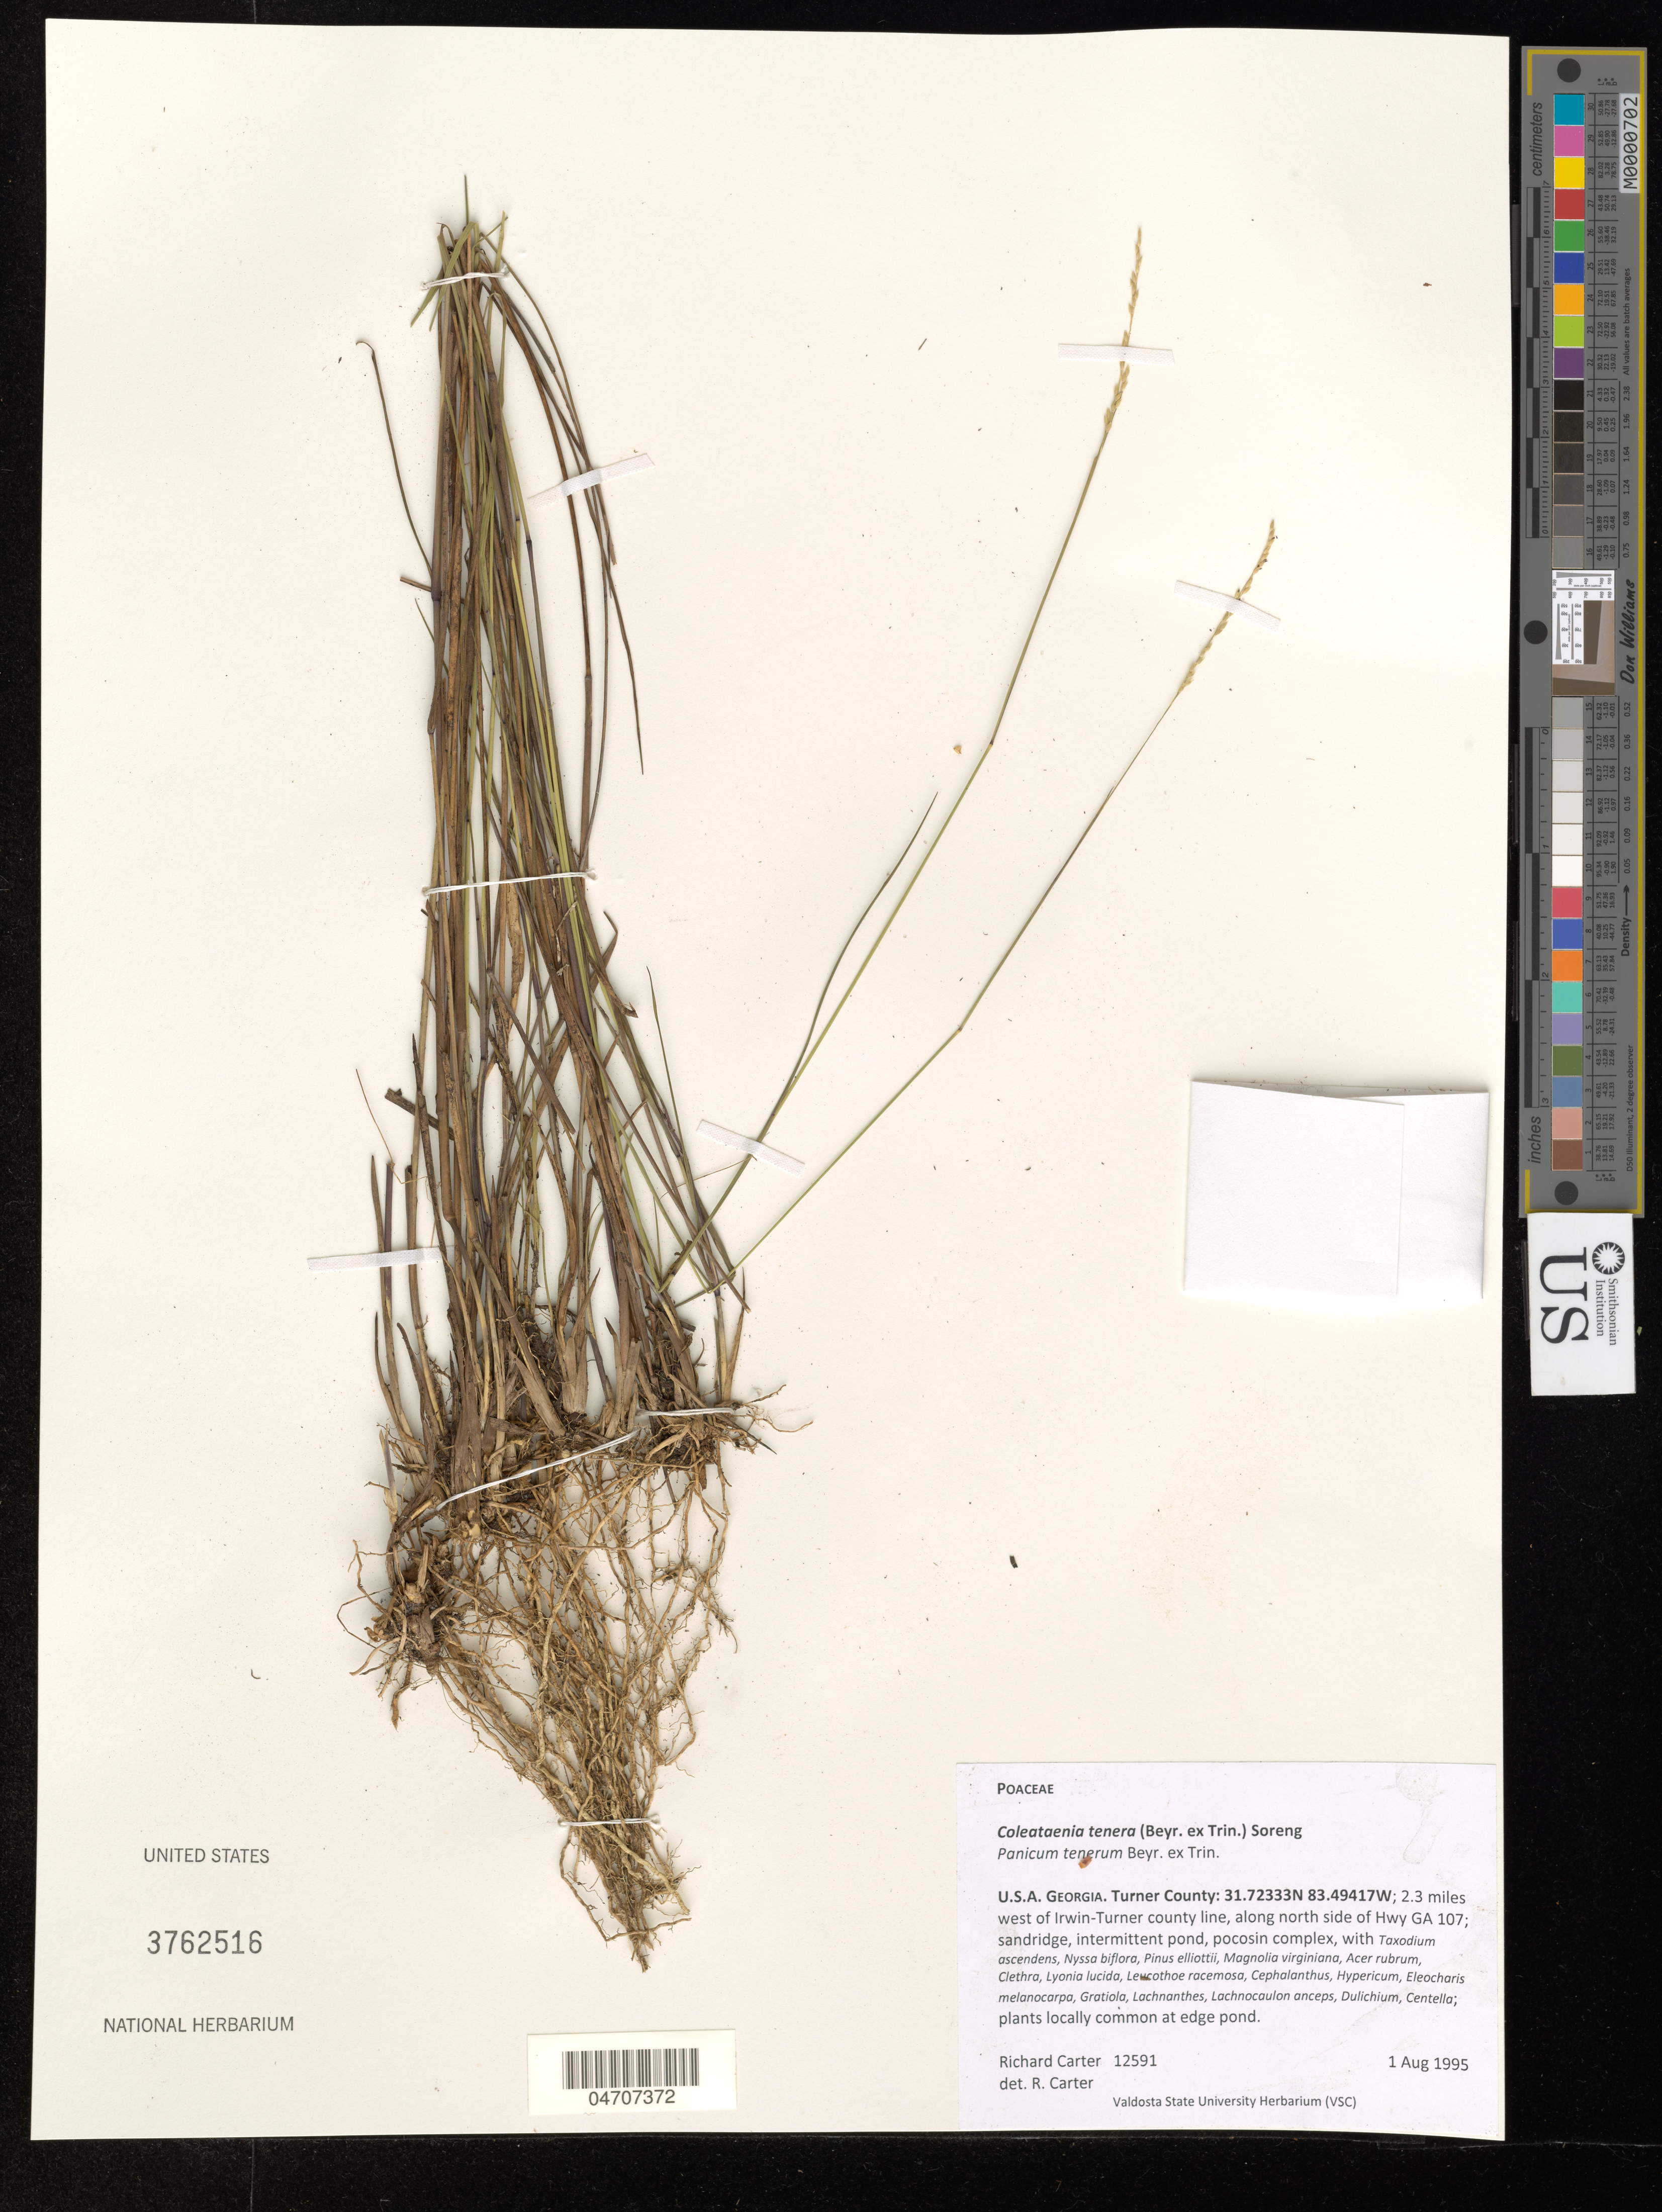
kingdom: Plantae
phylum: Tracheophyta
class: Liliopsida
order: Poales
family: Poaceae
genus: Coleataenia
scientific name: Coleataenia tenera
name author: (Beyr. ex Trin.) Soreng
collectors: R. Carter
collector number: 12591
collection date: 1995-08-01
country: United States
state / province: Georgia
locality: Turner County: 2.3 miles west of Irwin-Turner county line, along north side of Hwy GA 107.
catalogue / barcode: US 3762516